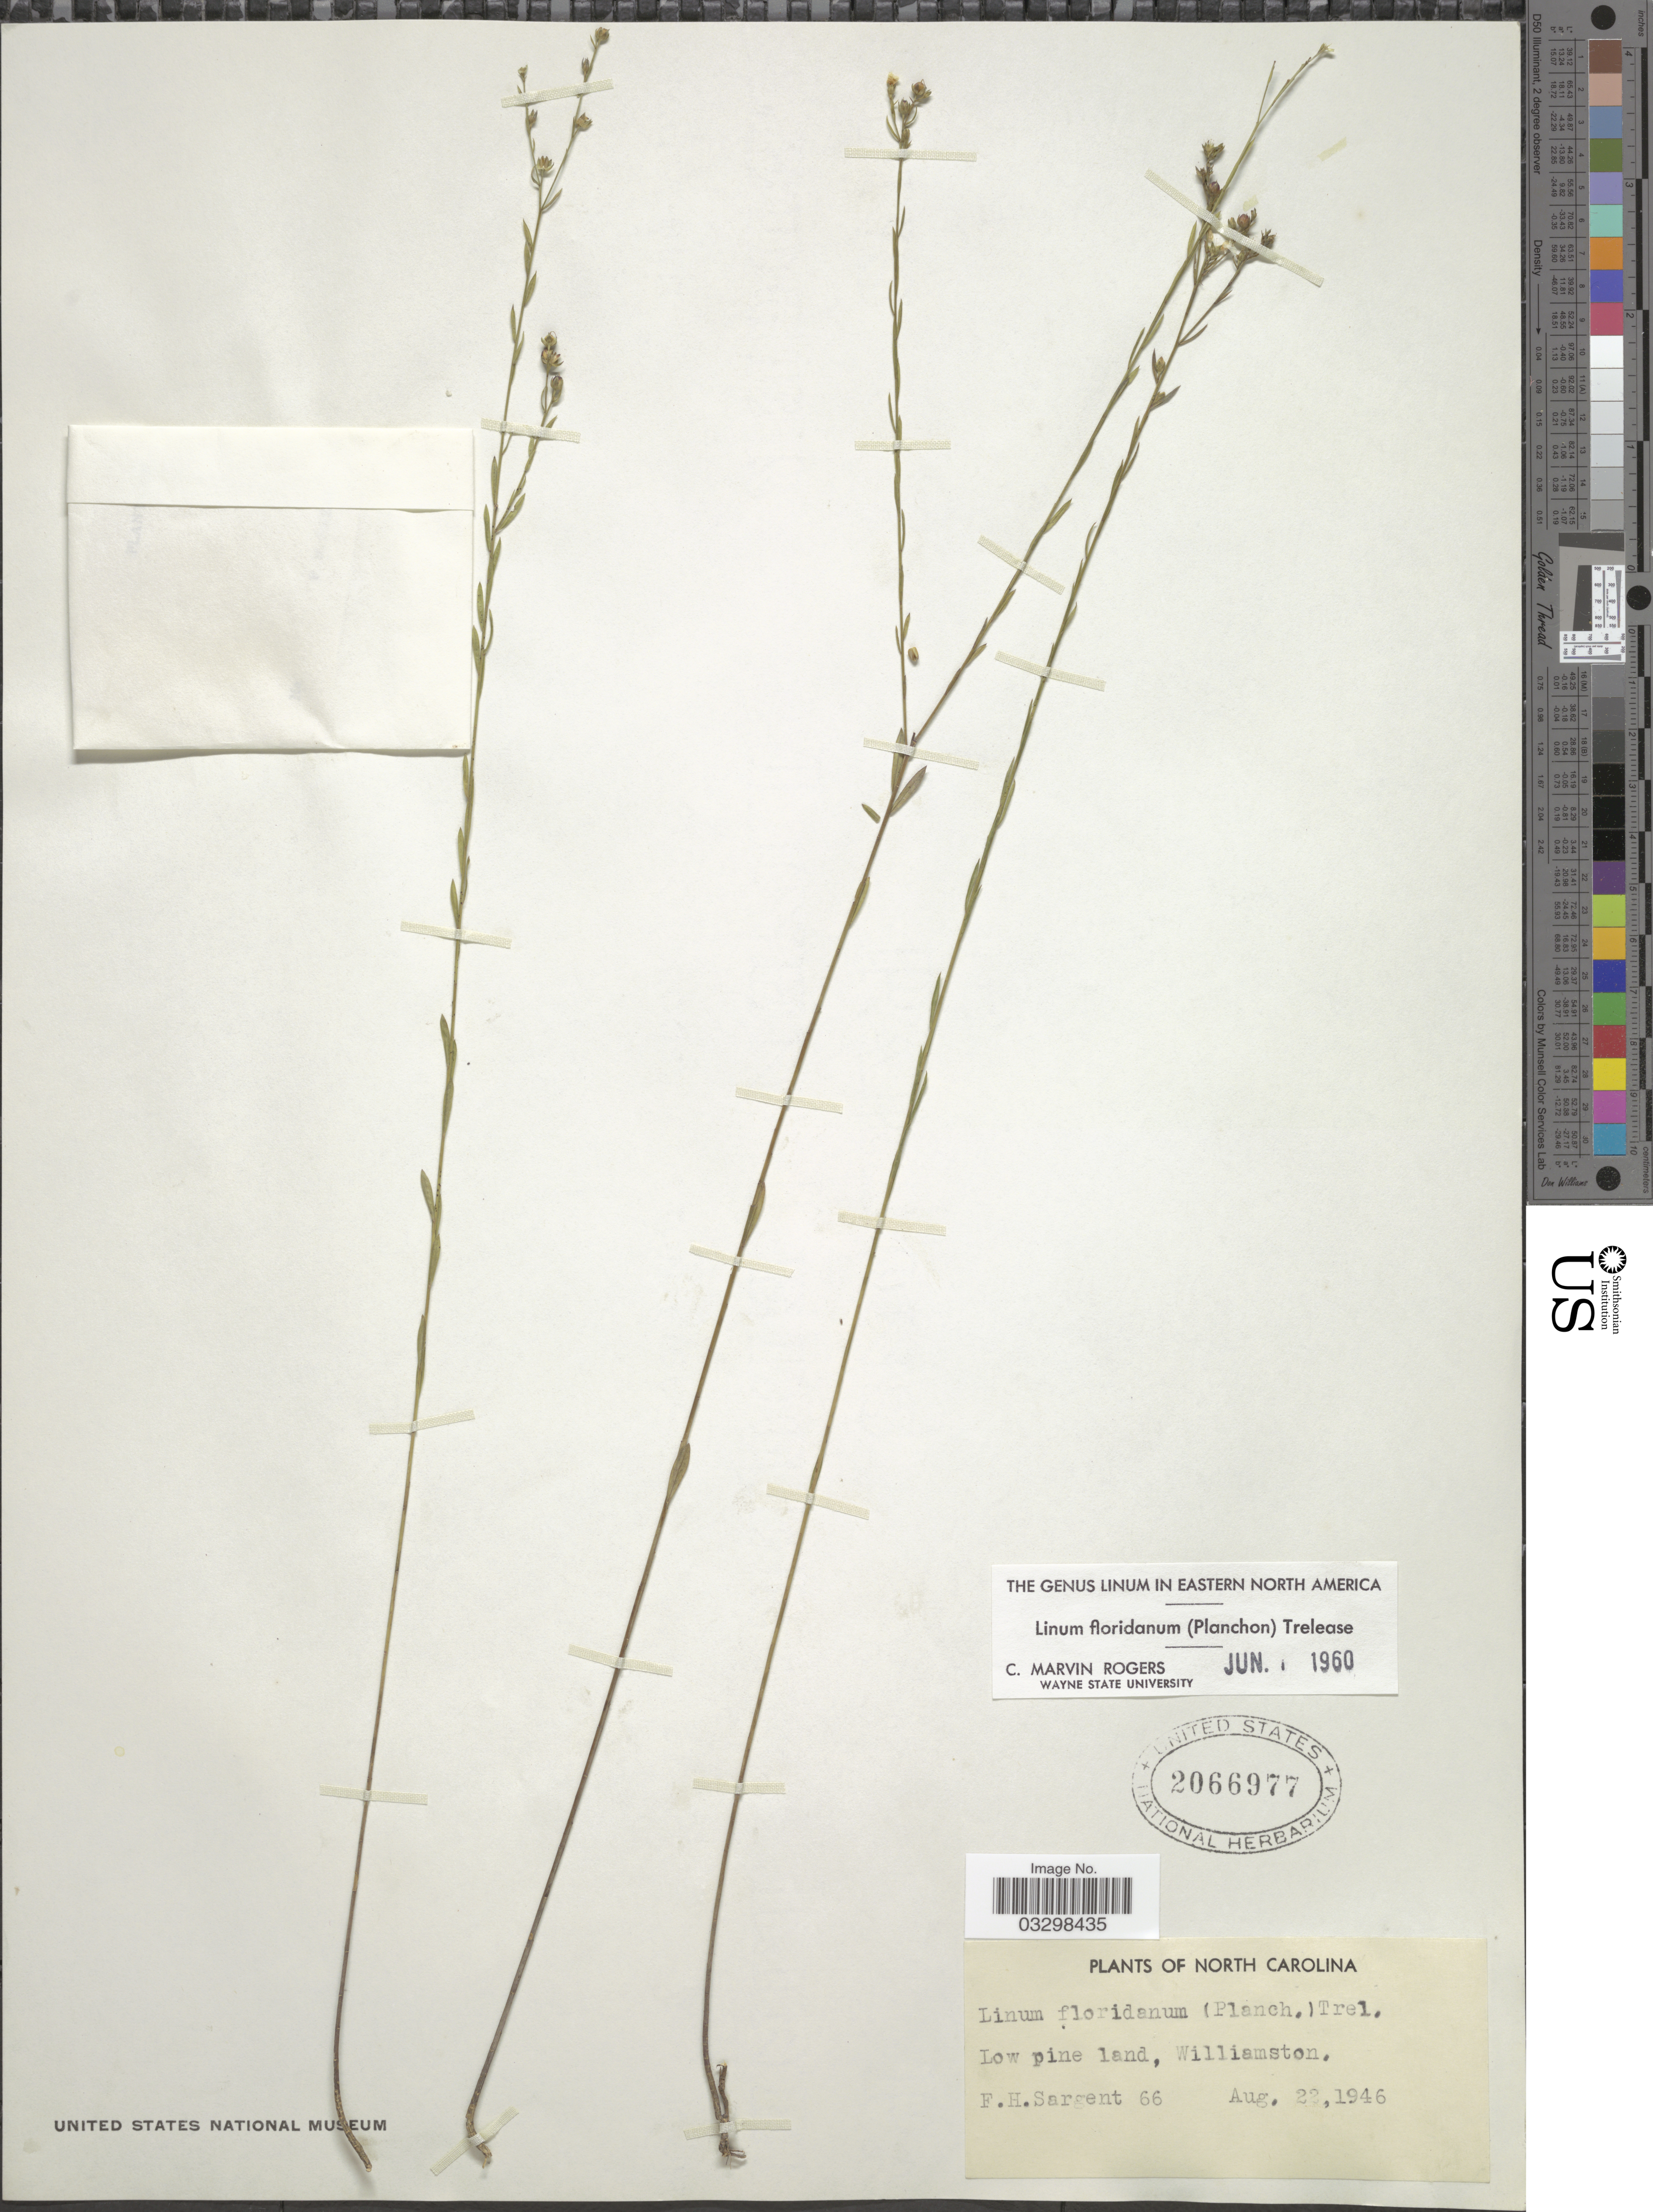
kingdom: Plantae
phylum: Tracheophyta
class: Magnoliopsida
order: Malpighiales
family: Linaceae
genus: Linum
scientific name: Linum floridanum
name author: (Planch.) Trel.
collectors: F. H. Sargent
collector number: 66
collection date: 1946-08-22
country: United States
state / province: North Carolina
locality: Williamston.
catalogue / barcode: US 2066977